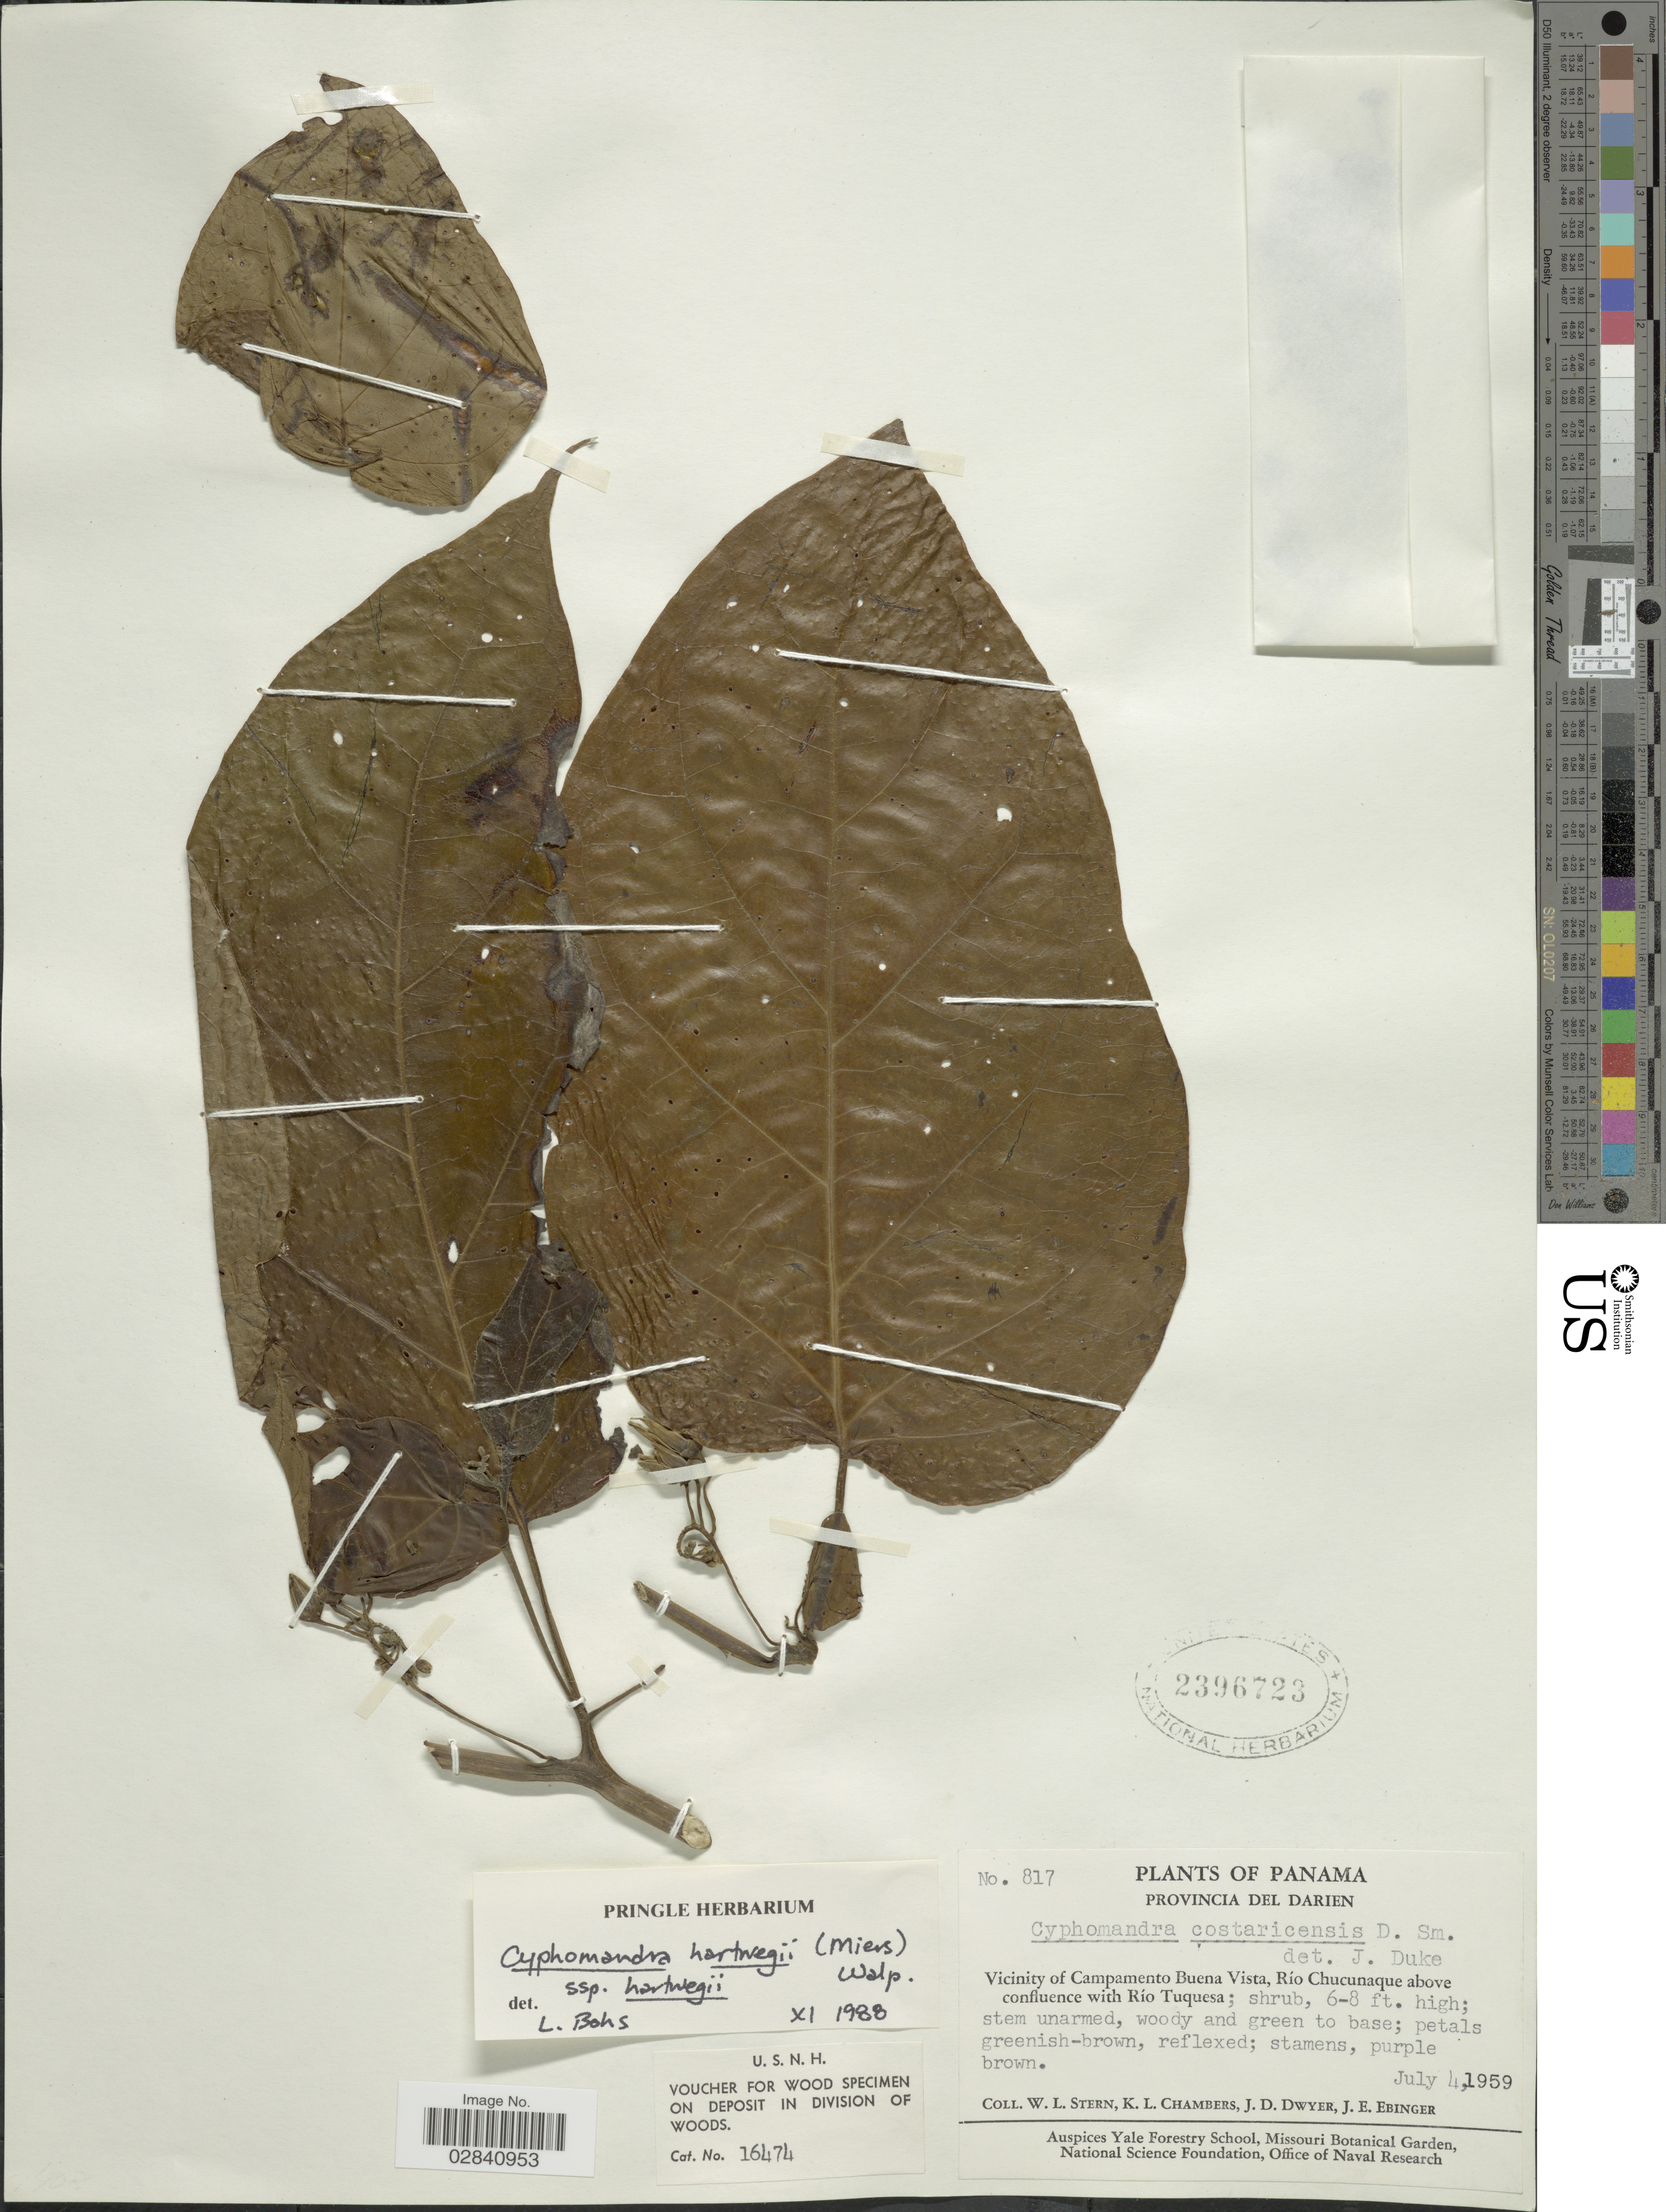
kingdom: Plantae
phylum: Tracheophyta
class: Magnoliopsida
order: Solanales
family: Solanaceae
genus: Cyphomandra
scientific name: Cyphomandra hartwegii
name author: (Miers) Sendtn. ex Walp.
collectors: W. L. Stern, K. Chambers, J. D. Dwyer & J. Ebinger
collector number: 817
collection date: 1959-07-04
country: Panama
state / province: Darién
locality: Vicinity of Campamento Buena Vista, Río Chucunaque above confluence with Río Tuquesa.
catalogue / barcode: US 2396723